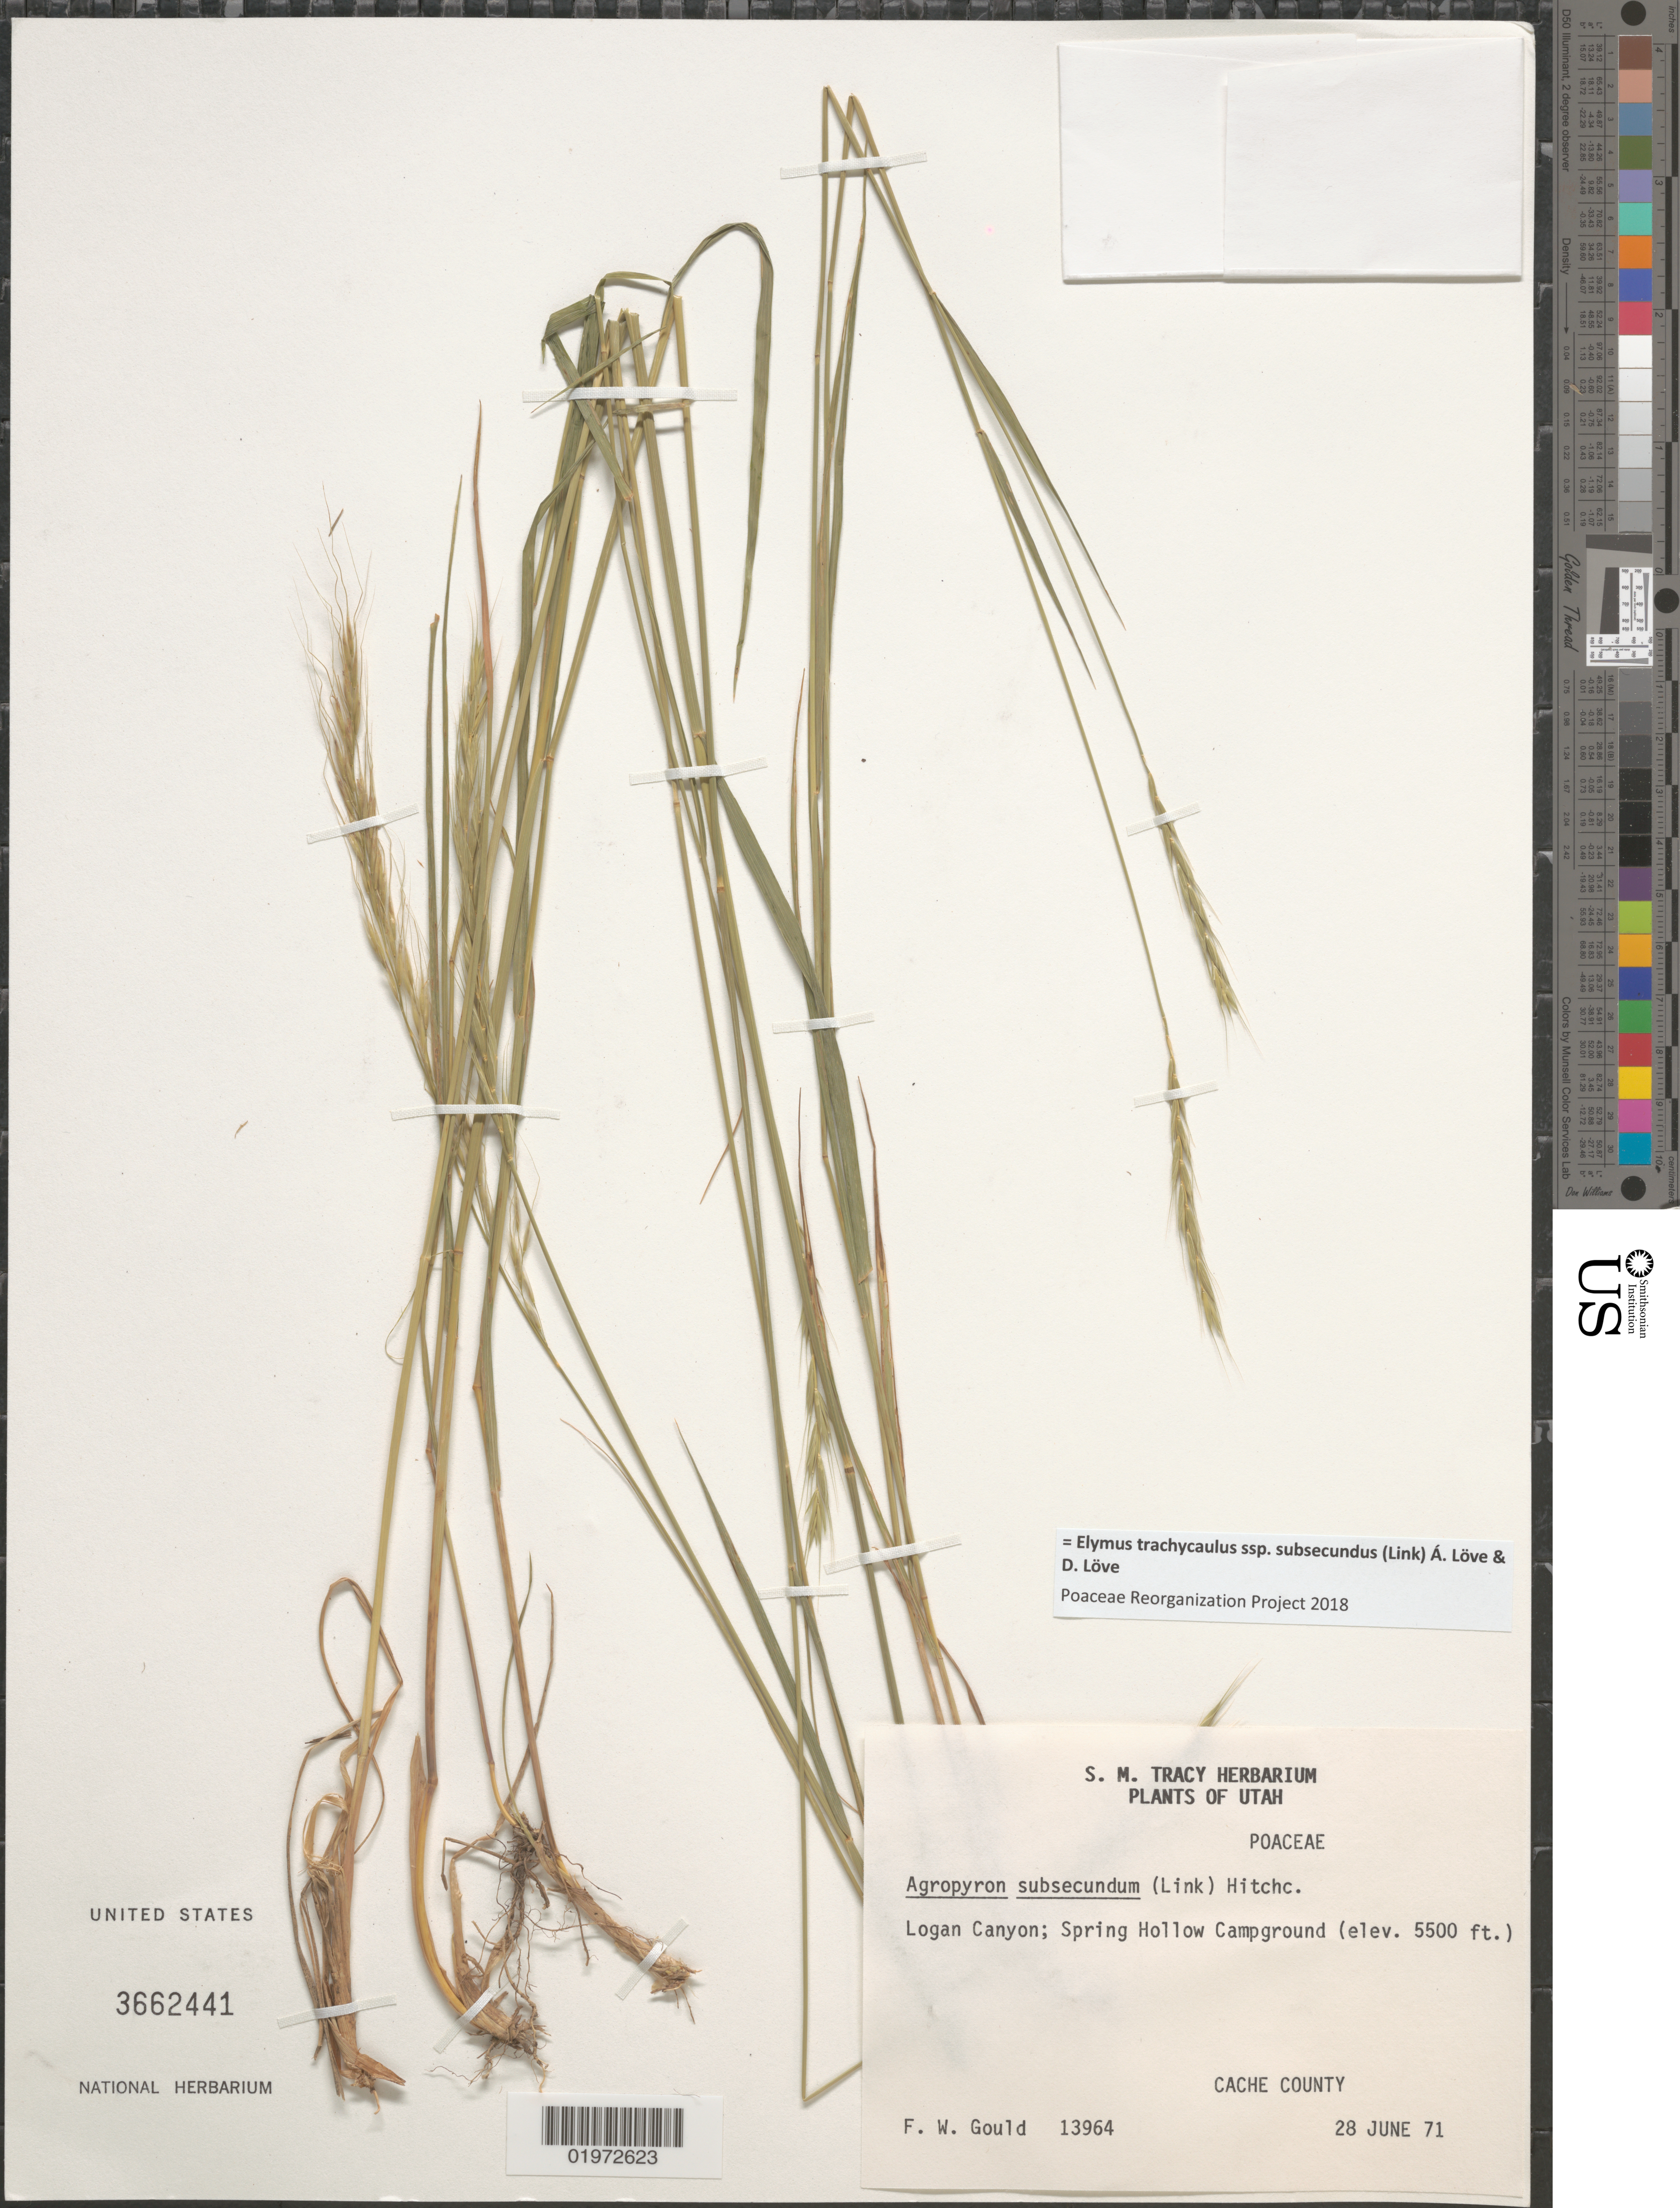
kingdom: Plantae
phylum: Tracheophyta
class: Liliopsida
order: Poales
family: Poaceae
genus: Elymus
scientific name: Elymus trachycaulus subsp. subsecundus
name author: (Link) Á. Löve & D. Löve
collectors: F. W. Gould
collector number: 13964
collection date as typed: Transcribed d/m/y: 28/6/71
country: United States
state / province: Utah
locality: Logan Canyon; Spring Hollow Campground. Cache County.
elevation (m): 1676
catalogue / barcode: US 3662441